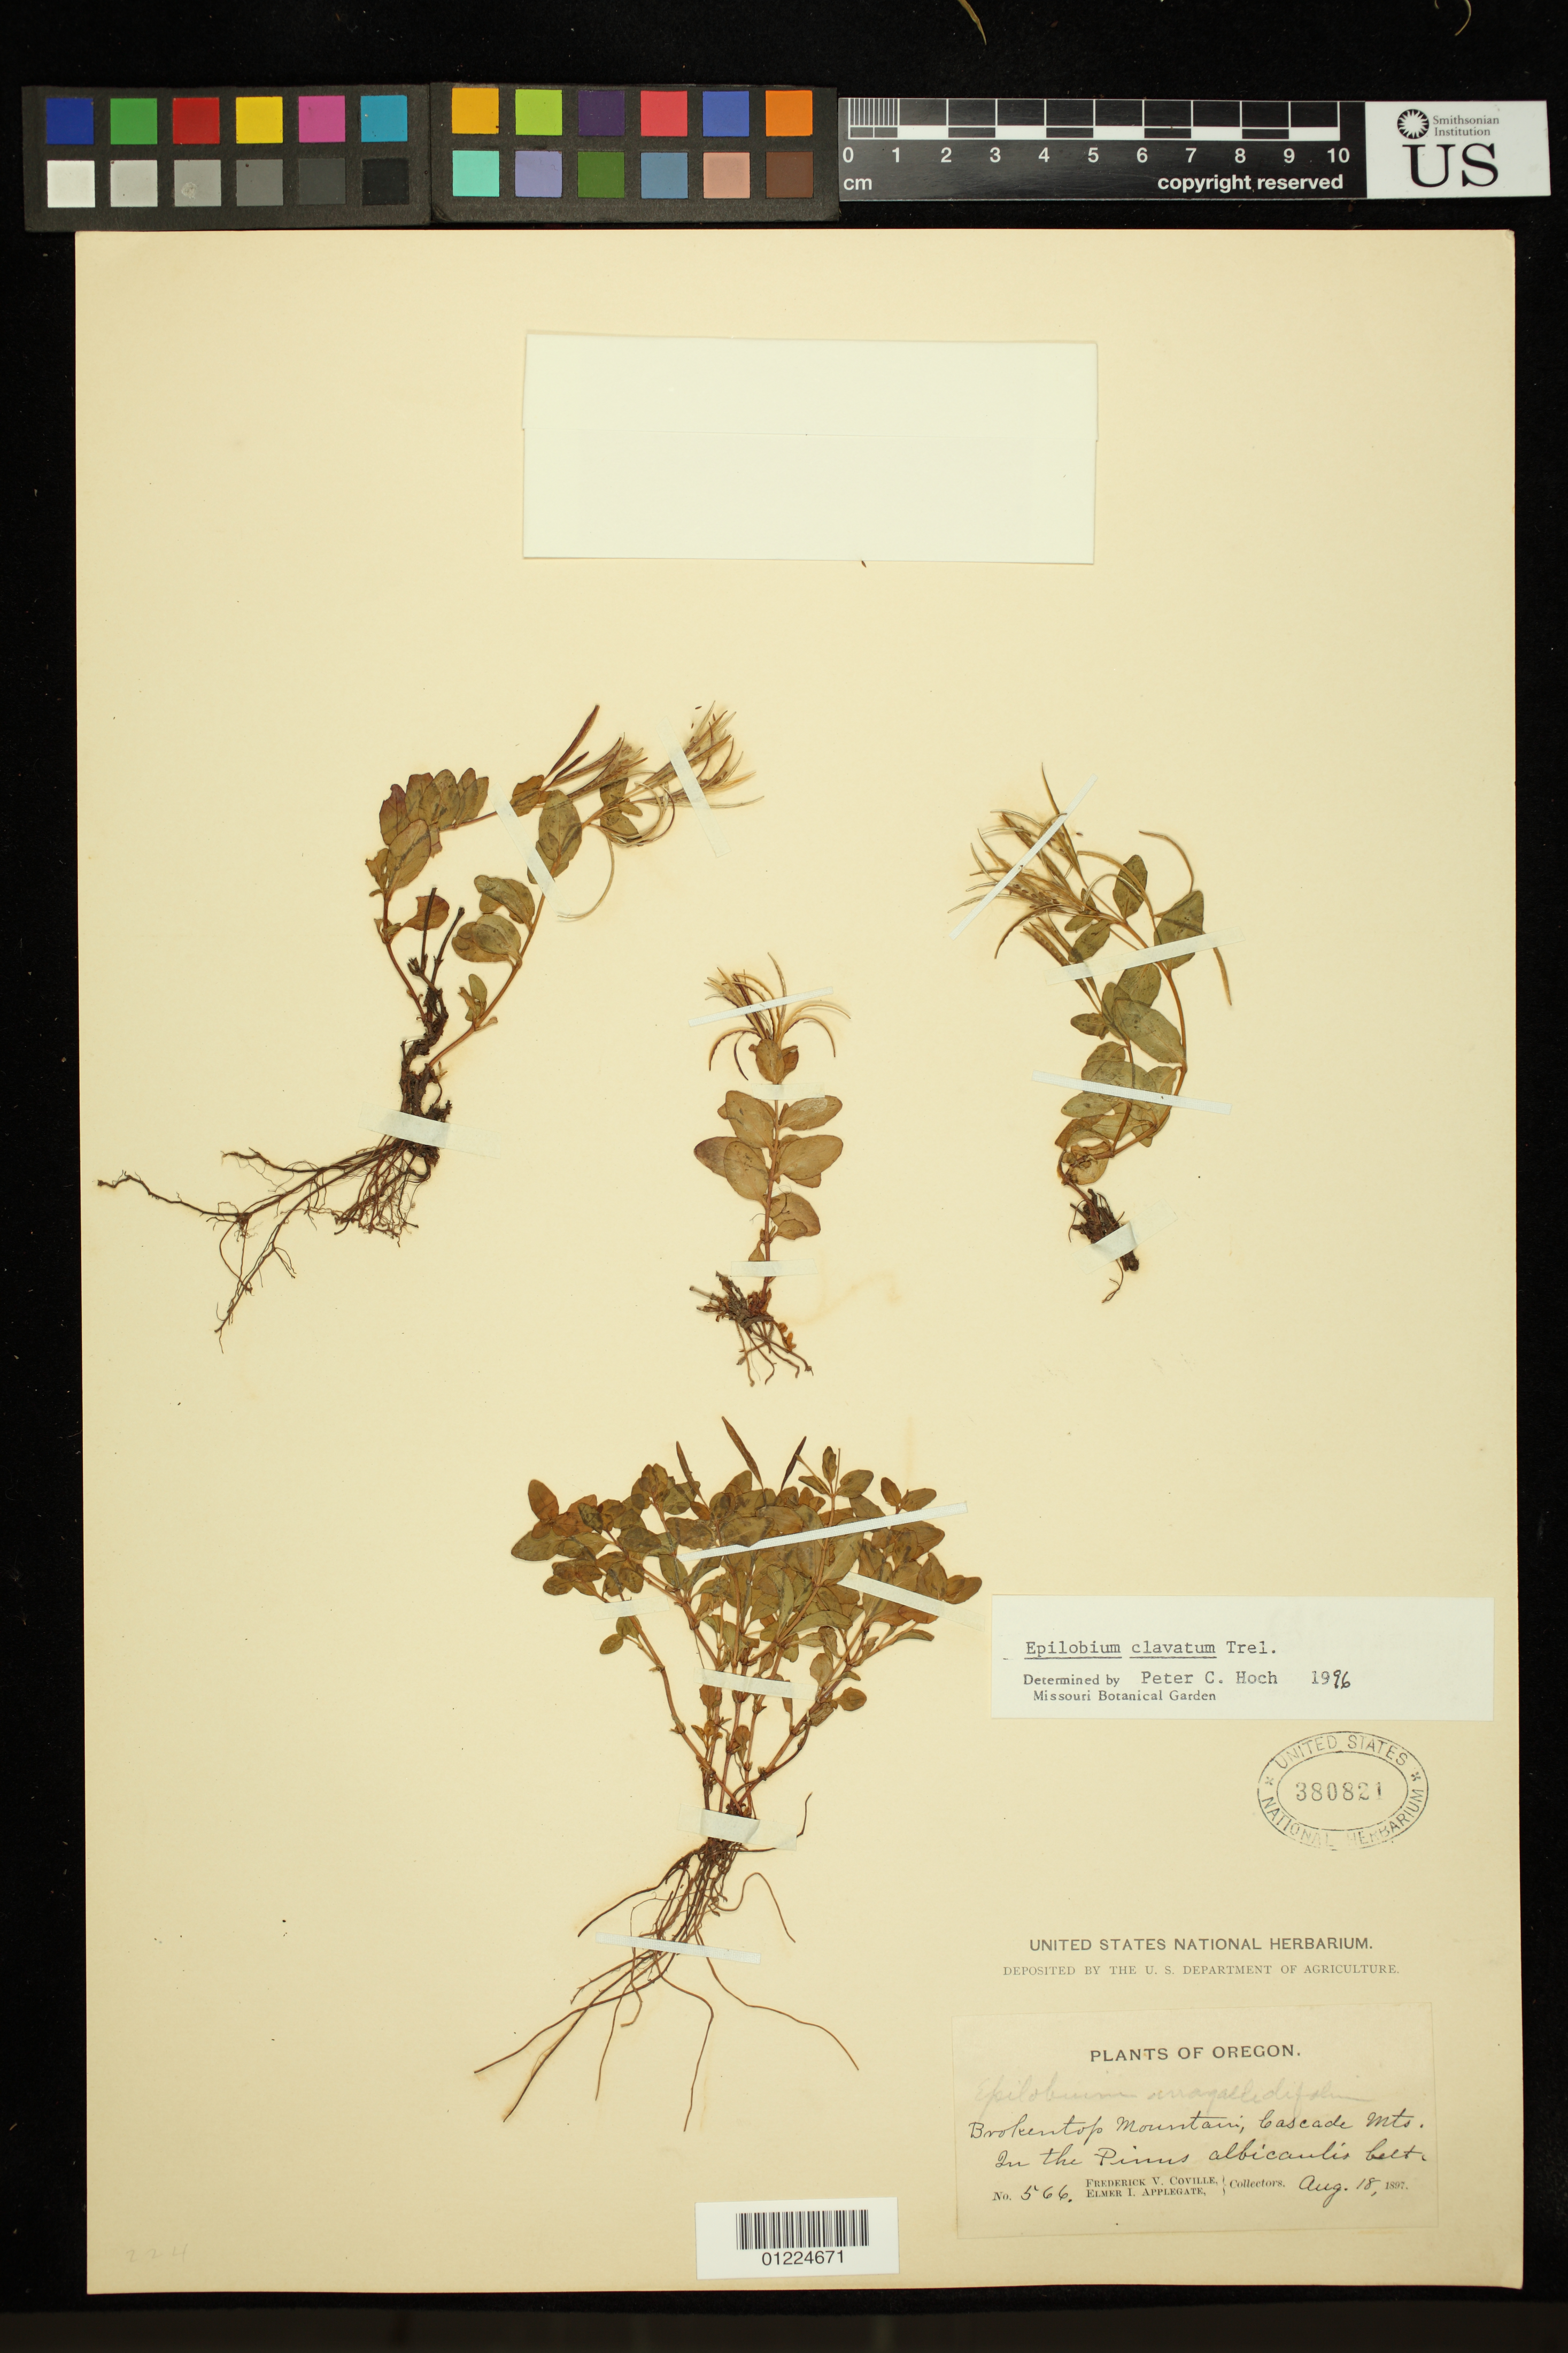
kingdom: Plantae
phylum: Tracheophyta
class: Magnoliopsida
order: Myrtales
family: Onagraceae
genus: Epilobium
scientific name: Epilobium clavatum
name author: Hausskn.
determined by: Hoch, P. C.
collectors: F. V. Coville & E. I. Applegate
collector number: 566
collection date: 1897-08-18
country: United States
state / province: Oregon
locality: Broken Top Mountain, Cascade Mts.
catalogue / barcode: US 380821